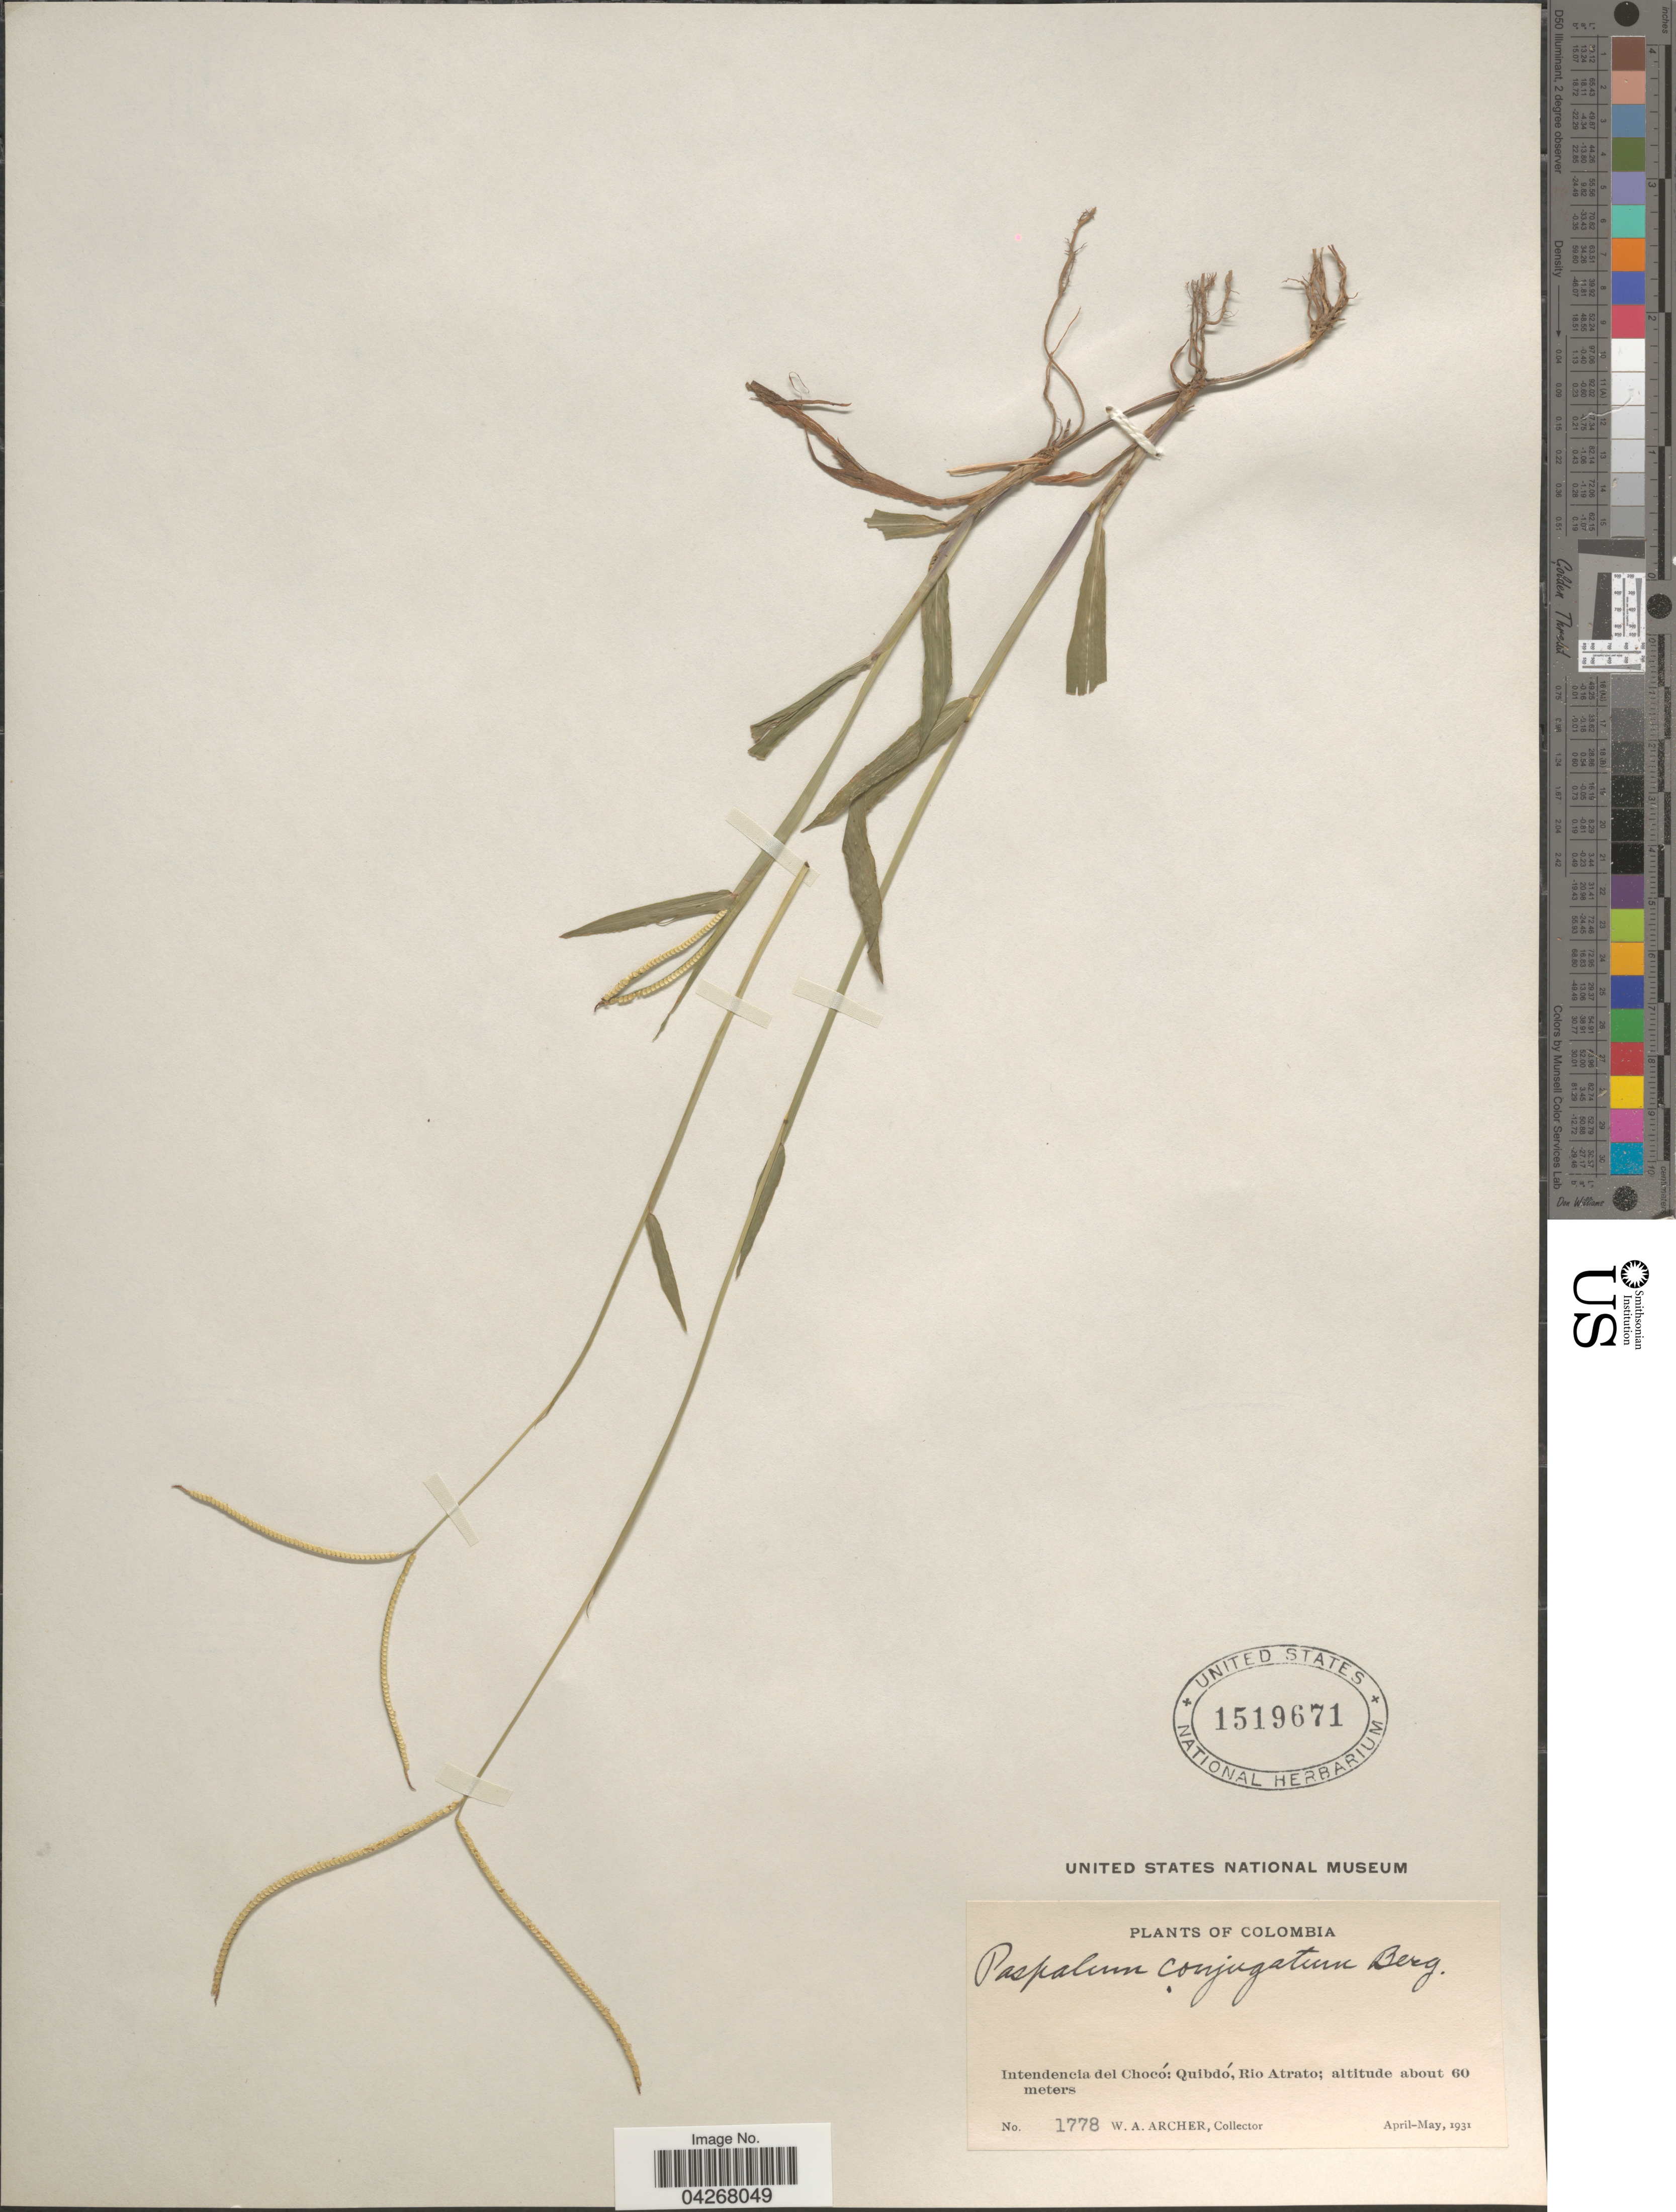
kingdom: Plantae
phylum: Tracheophyta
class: Liliopsida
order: Poales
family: Poaceae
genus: Paspalum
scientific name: Paspalum conjugatum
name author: P.J. Bergius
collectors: W. Archer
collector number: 1778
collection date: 1931-04/1931-05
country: Colombia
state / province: Chocó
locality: Intendencia del Chocó: Quibdó, Rio Atrato.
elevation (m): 60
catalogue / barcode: US 151971